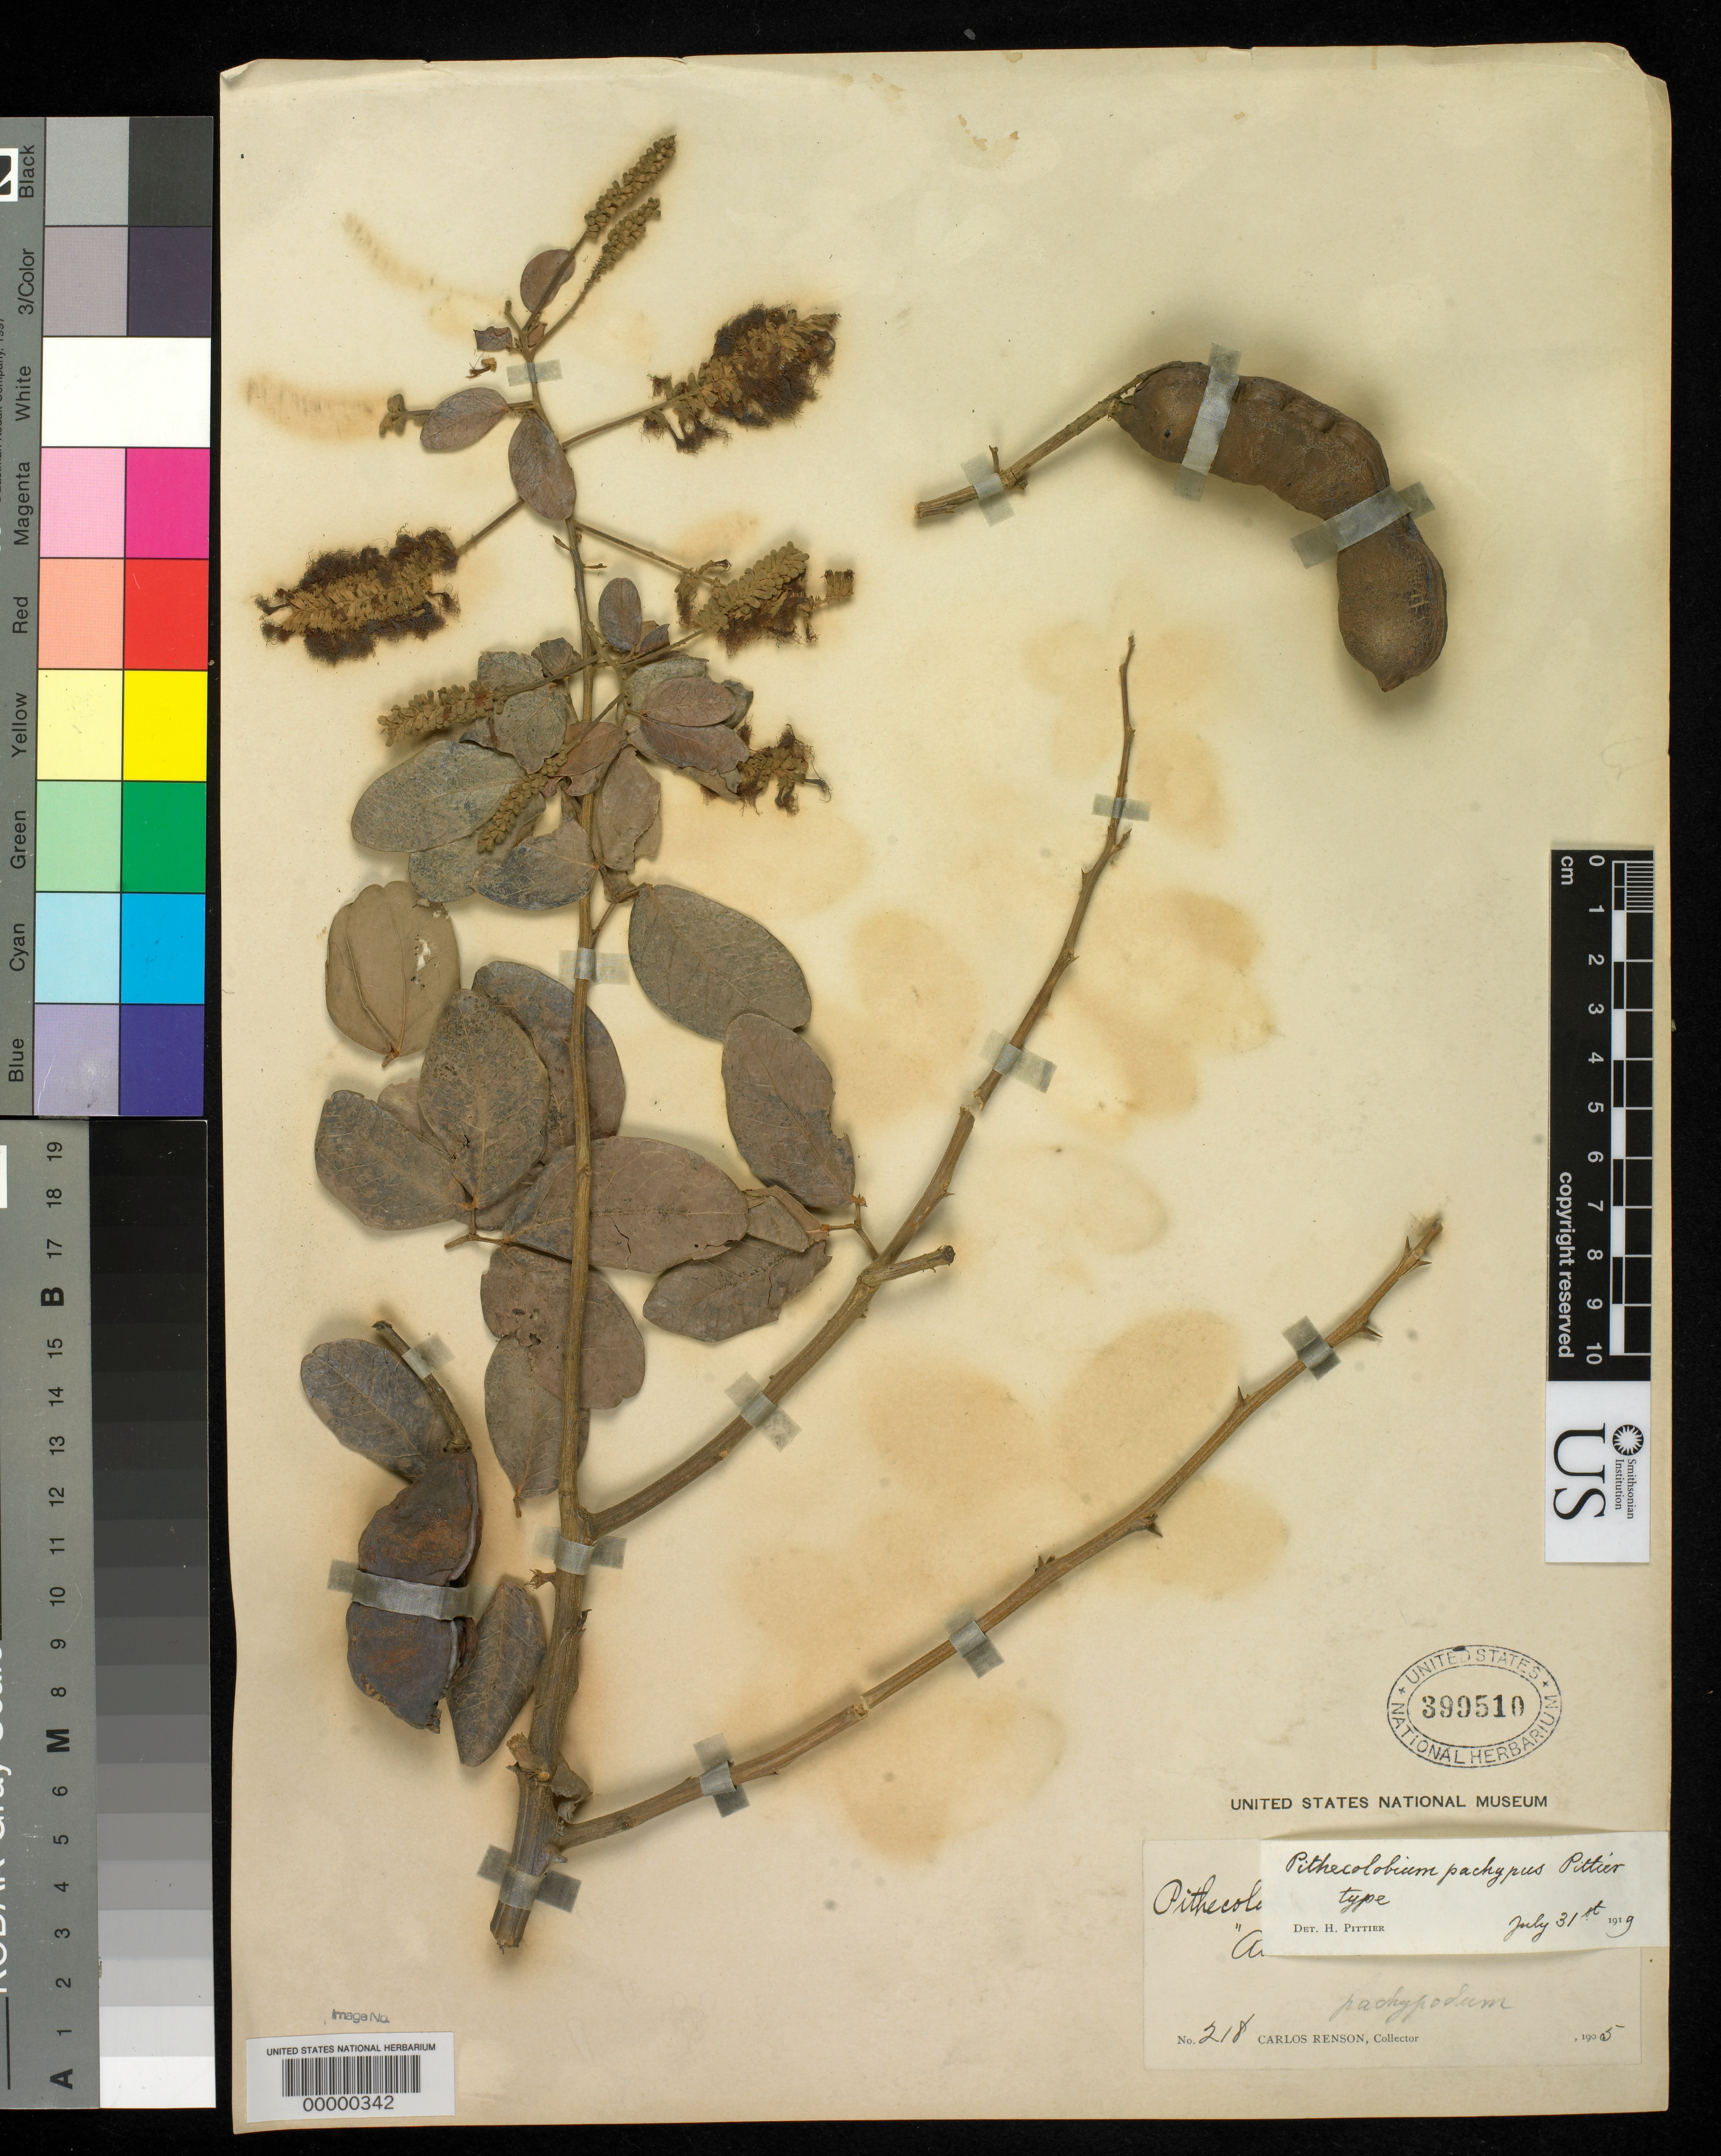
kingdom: Plantae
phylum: Tracheophyta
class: Magnoliopsida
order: Fabales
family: Fabaceae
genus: Pithecellobium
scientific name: Pithecellobium pachypus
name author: Pittier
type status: Holotype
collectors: C. Renson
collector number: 218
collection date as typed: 1905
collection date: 1905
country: El Salvador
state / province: San Salvador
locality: Vicinity of San Salvador.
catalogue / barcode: US 399510